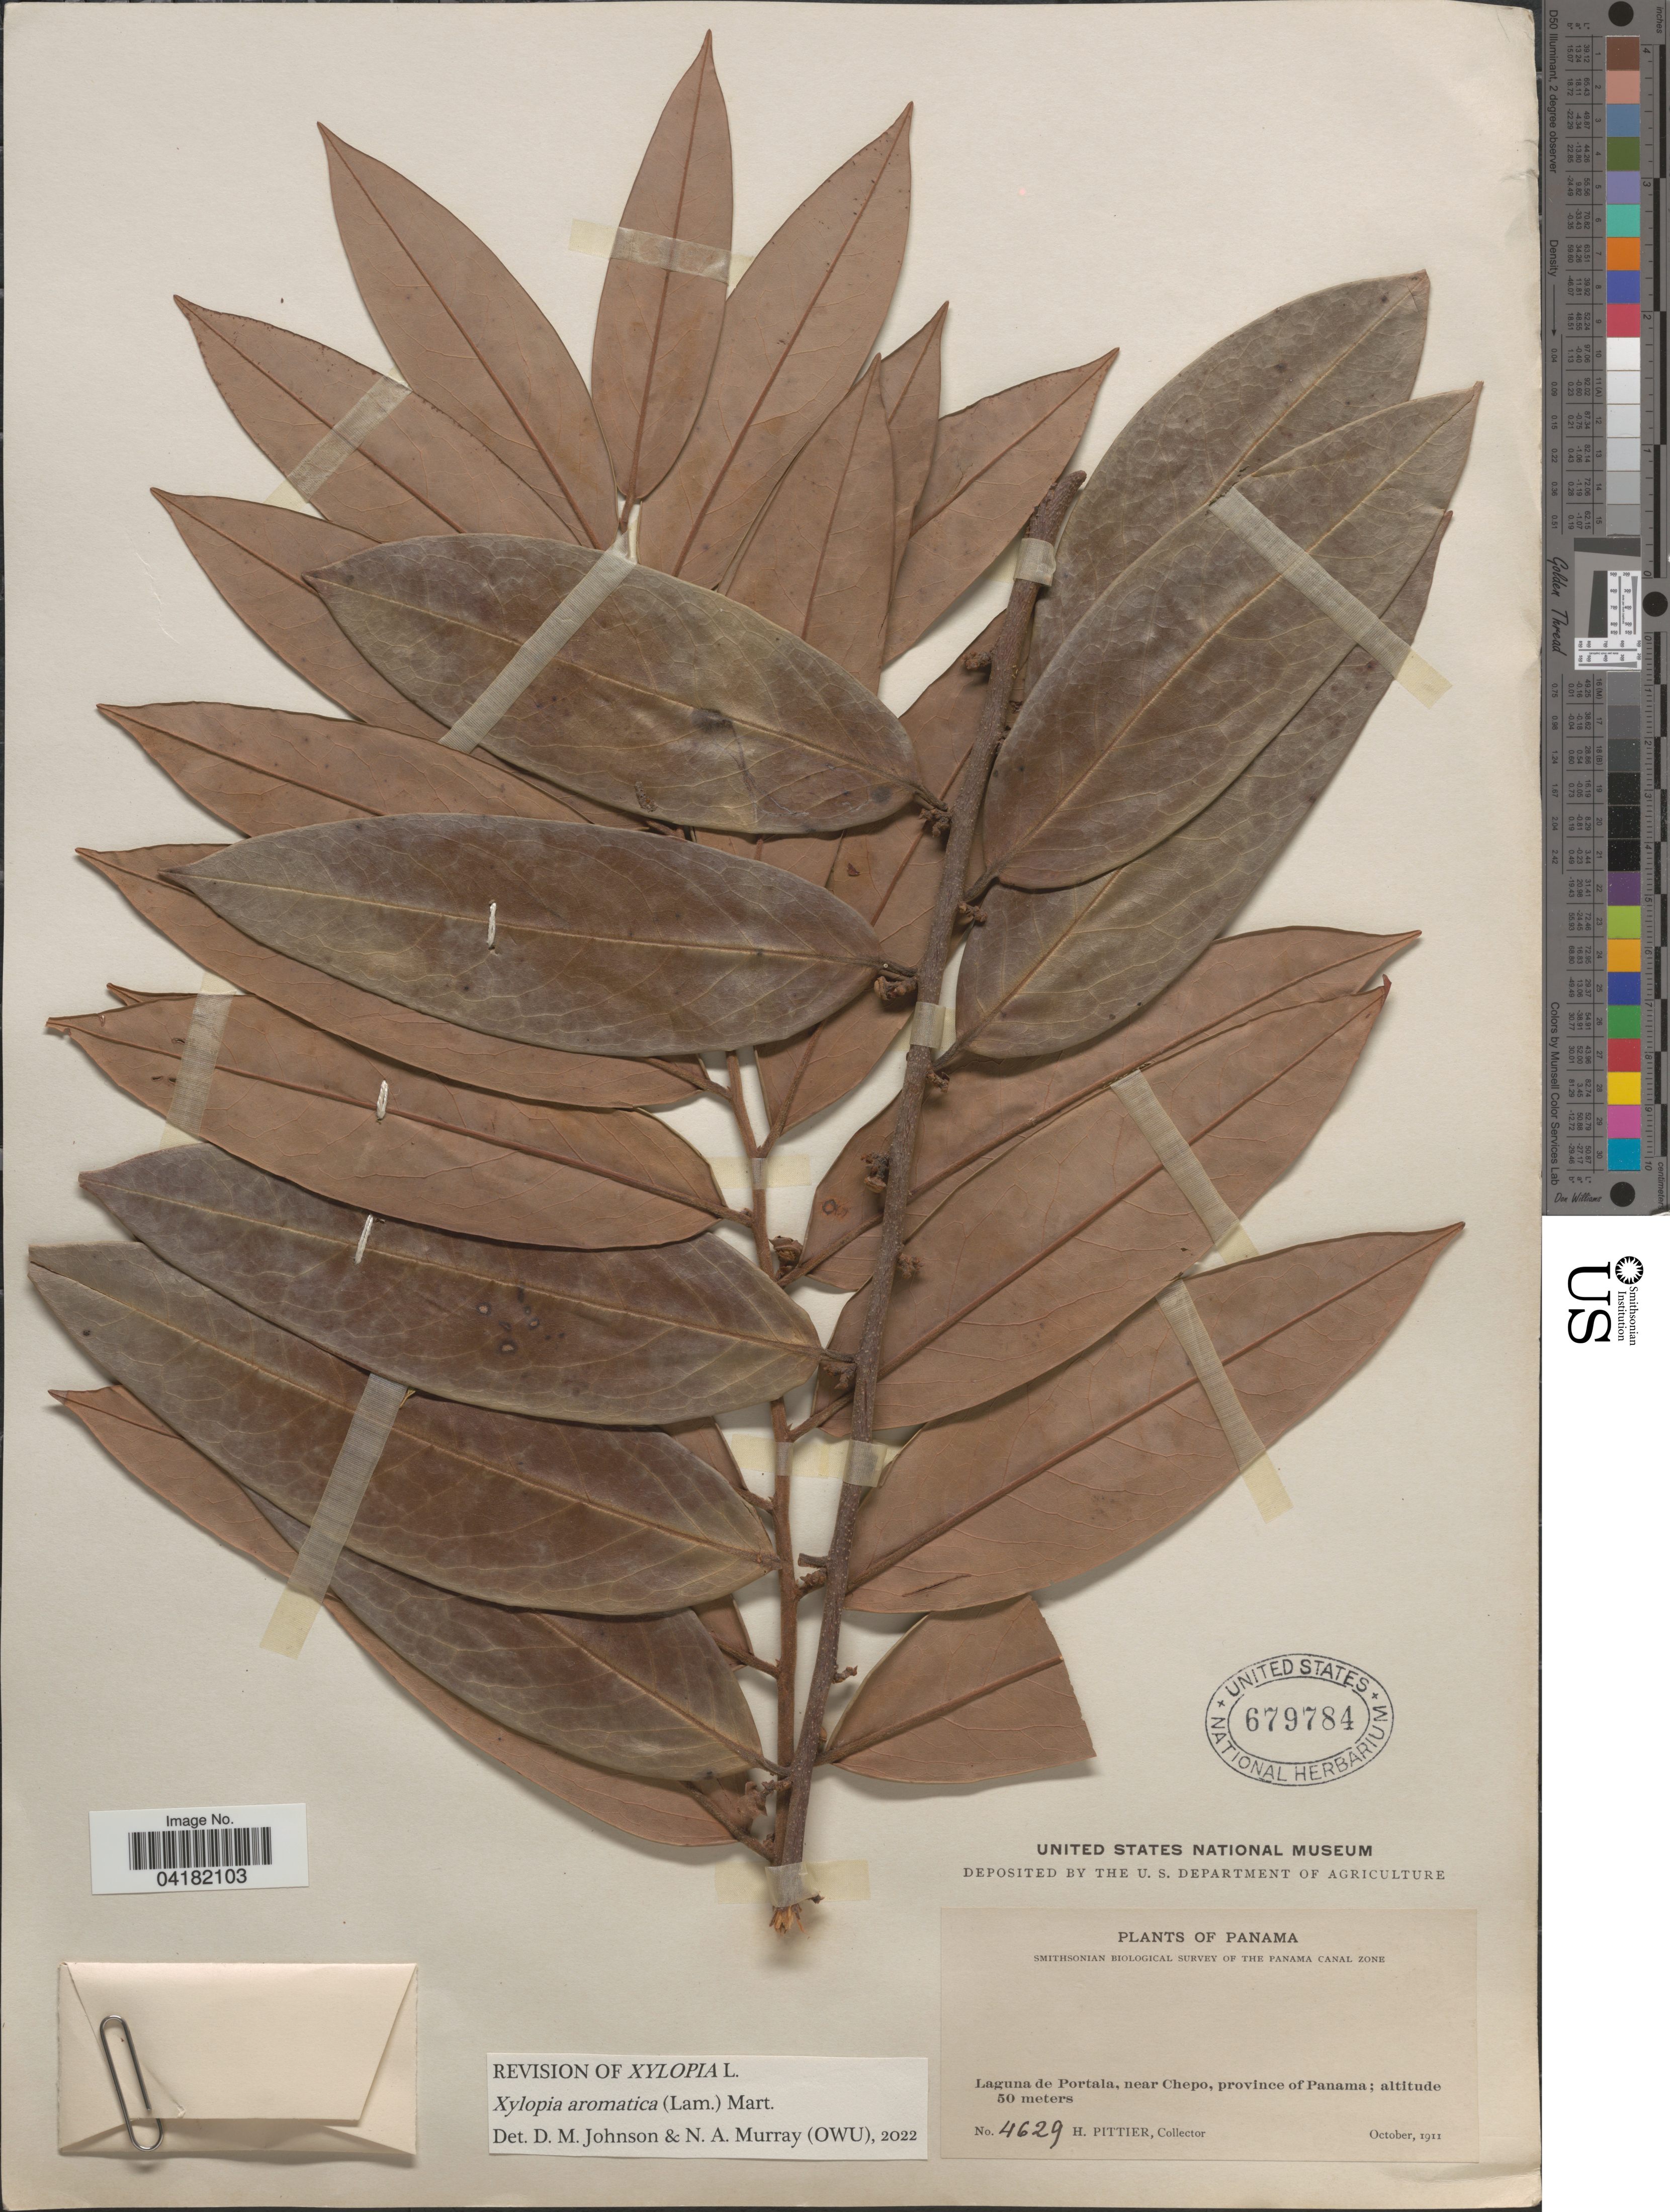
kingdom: Plantae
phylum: Tracheophyta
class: Magnoliopsida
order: Magnoliales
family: Annonaceae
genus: Xylopia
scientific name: Xylopia aromatica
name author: (Lam.) Mart.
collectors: H. F. Pittier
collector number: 4629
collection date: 1911-10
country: Panama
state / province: Colón / Panamá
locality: Smithsonian Biological Survey of the Panama Canal Zone. Laguna de Portala, near Chepo, province of Panama.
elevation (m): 50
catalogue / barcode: US 679784